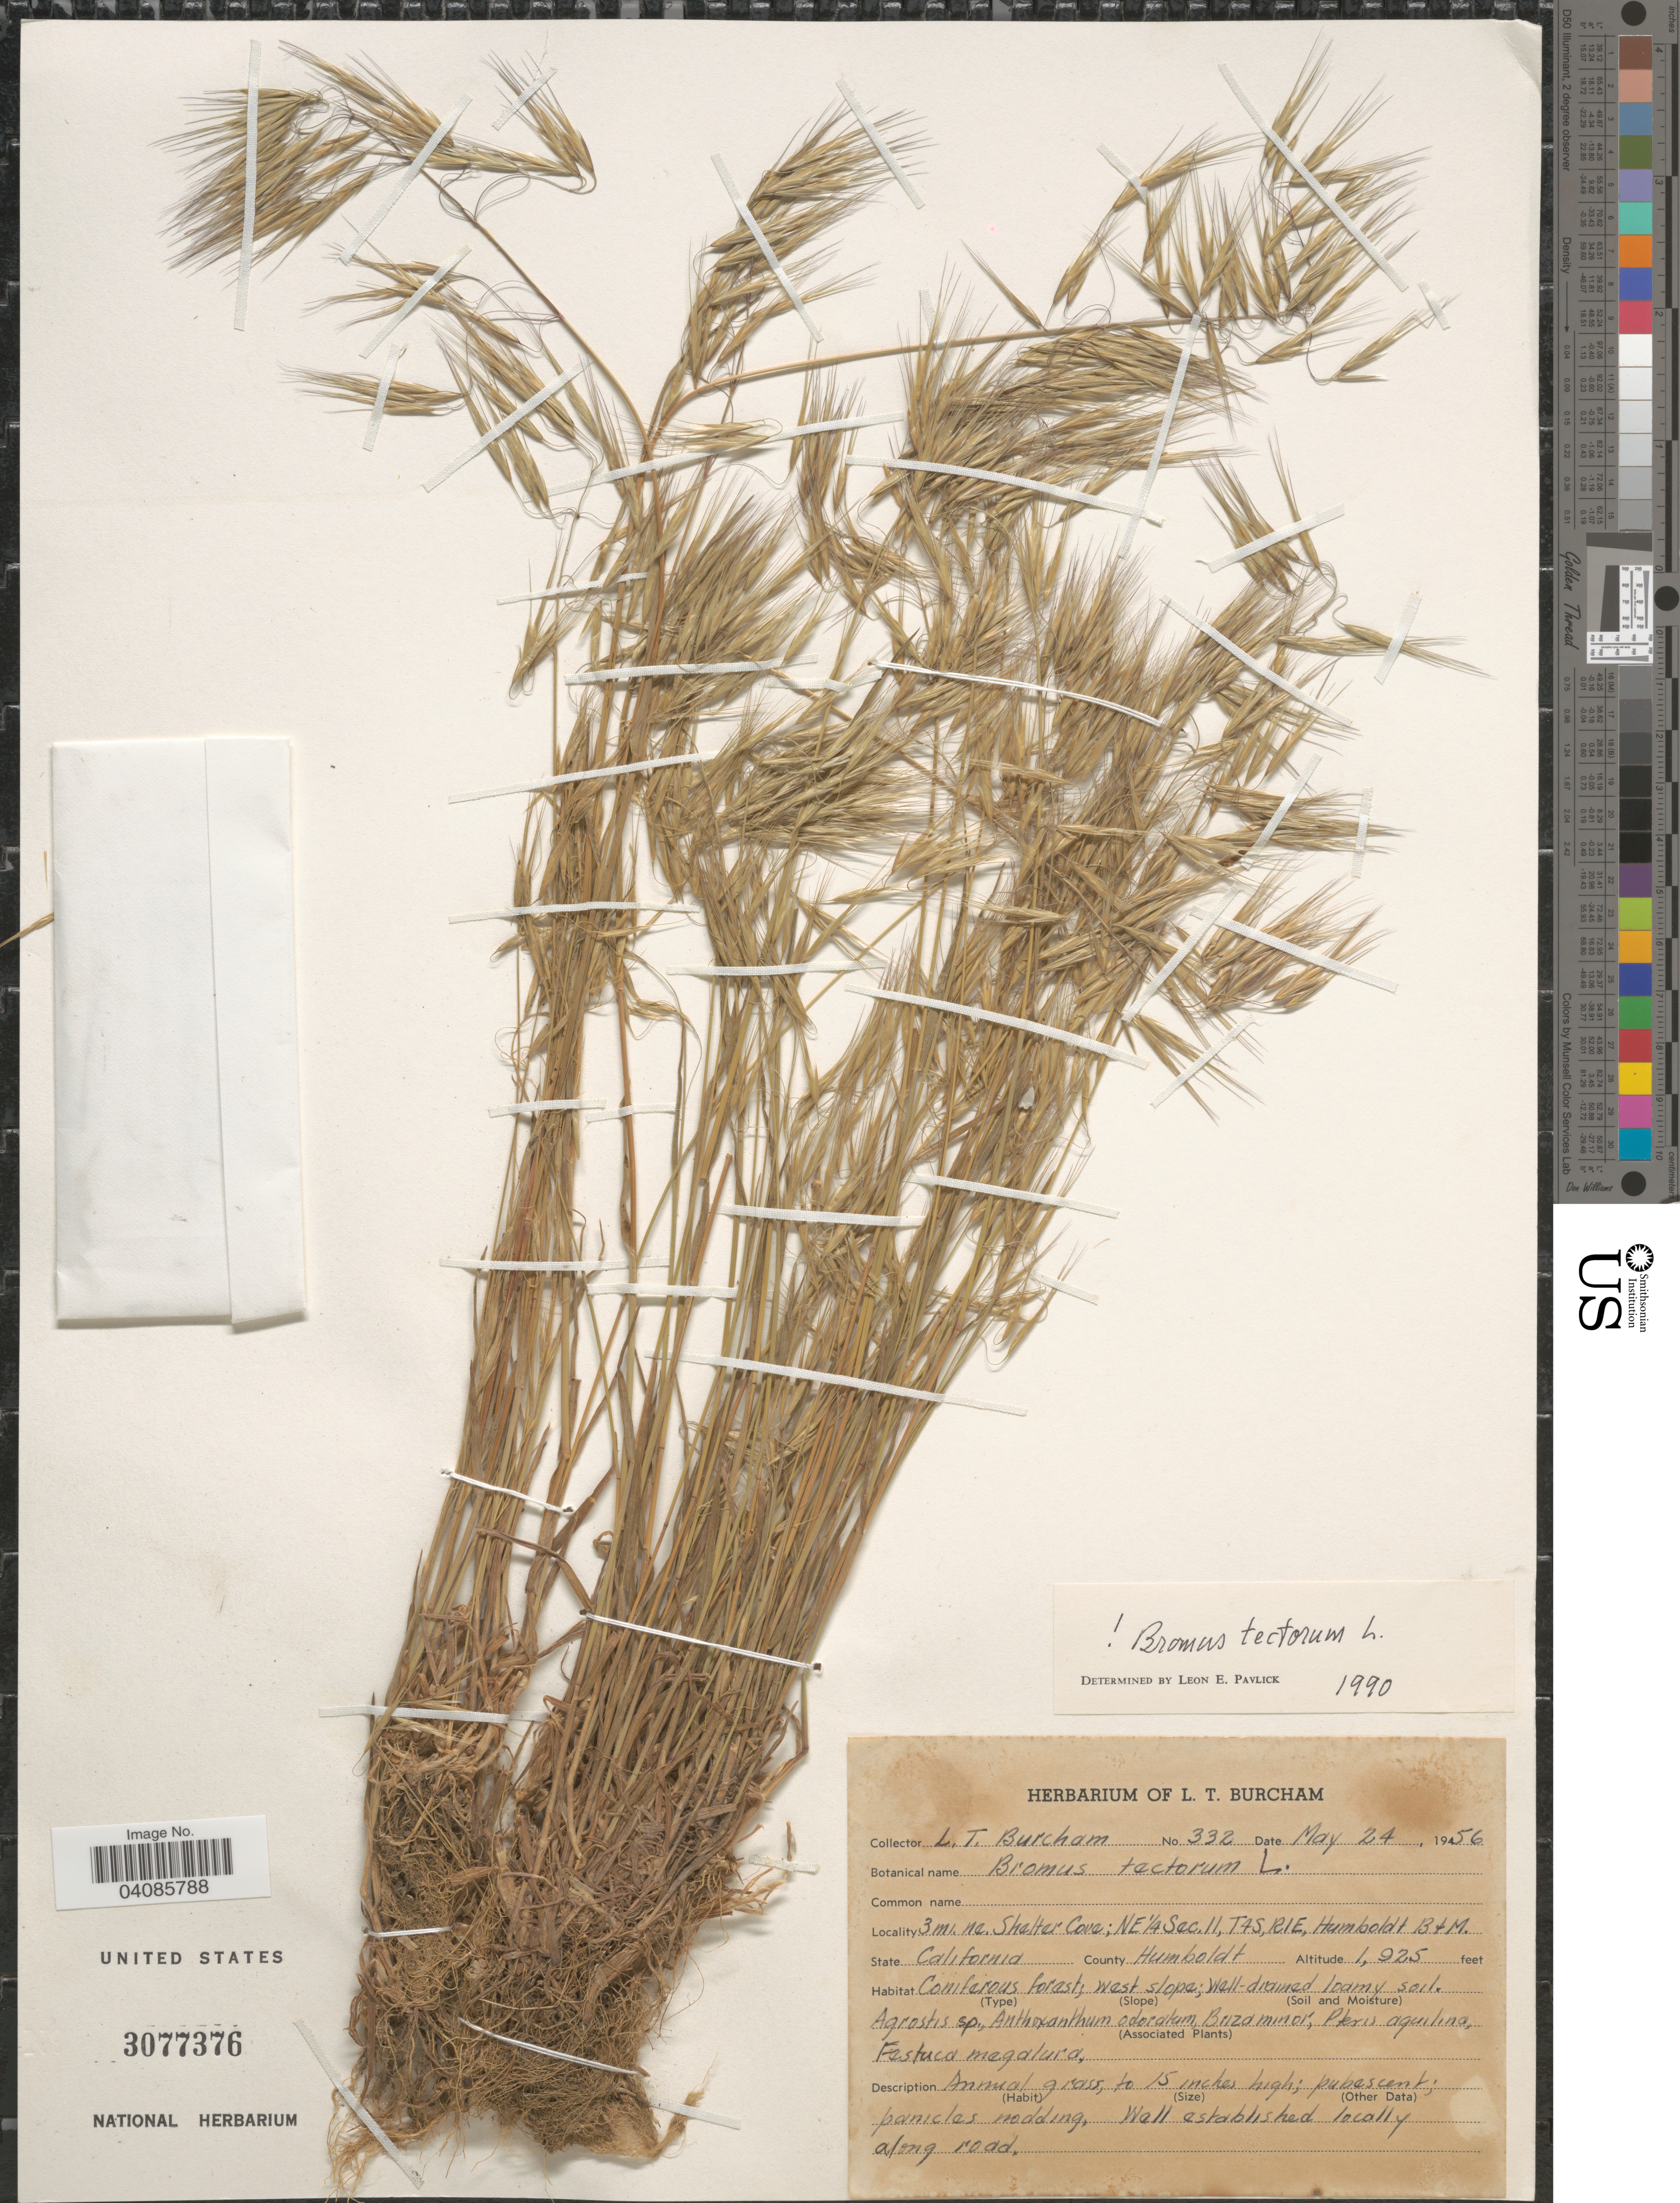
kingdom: Plantae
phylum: Tracheophyta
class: Liliopsida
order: Poales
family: Poaceae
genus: Bromus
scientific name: Bromus tectorum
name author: L.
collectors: L. Burcham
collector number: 332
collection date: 1956-05-24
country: United States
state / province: California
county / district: Humboldt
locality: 3 mi. ne. Shelter Cove; NE 1/4 Sec. 11, T4S, R1E, Humboldt B+M. County Humboldt. Coniferous forest; west slope; well-drained loamy soil.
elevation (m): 587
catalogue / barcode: US 3077376